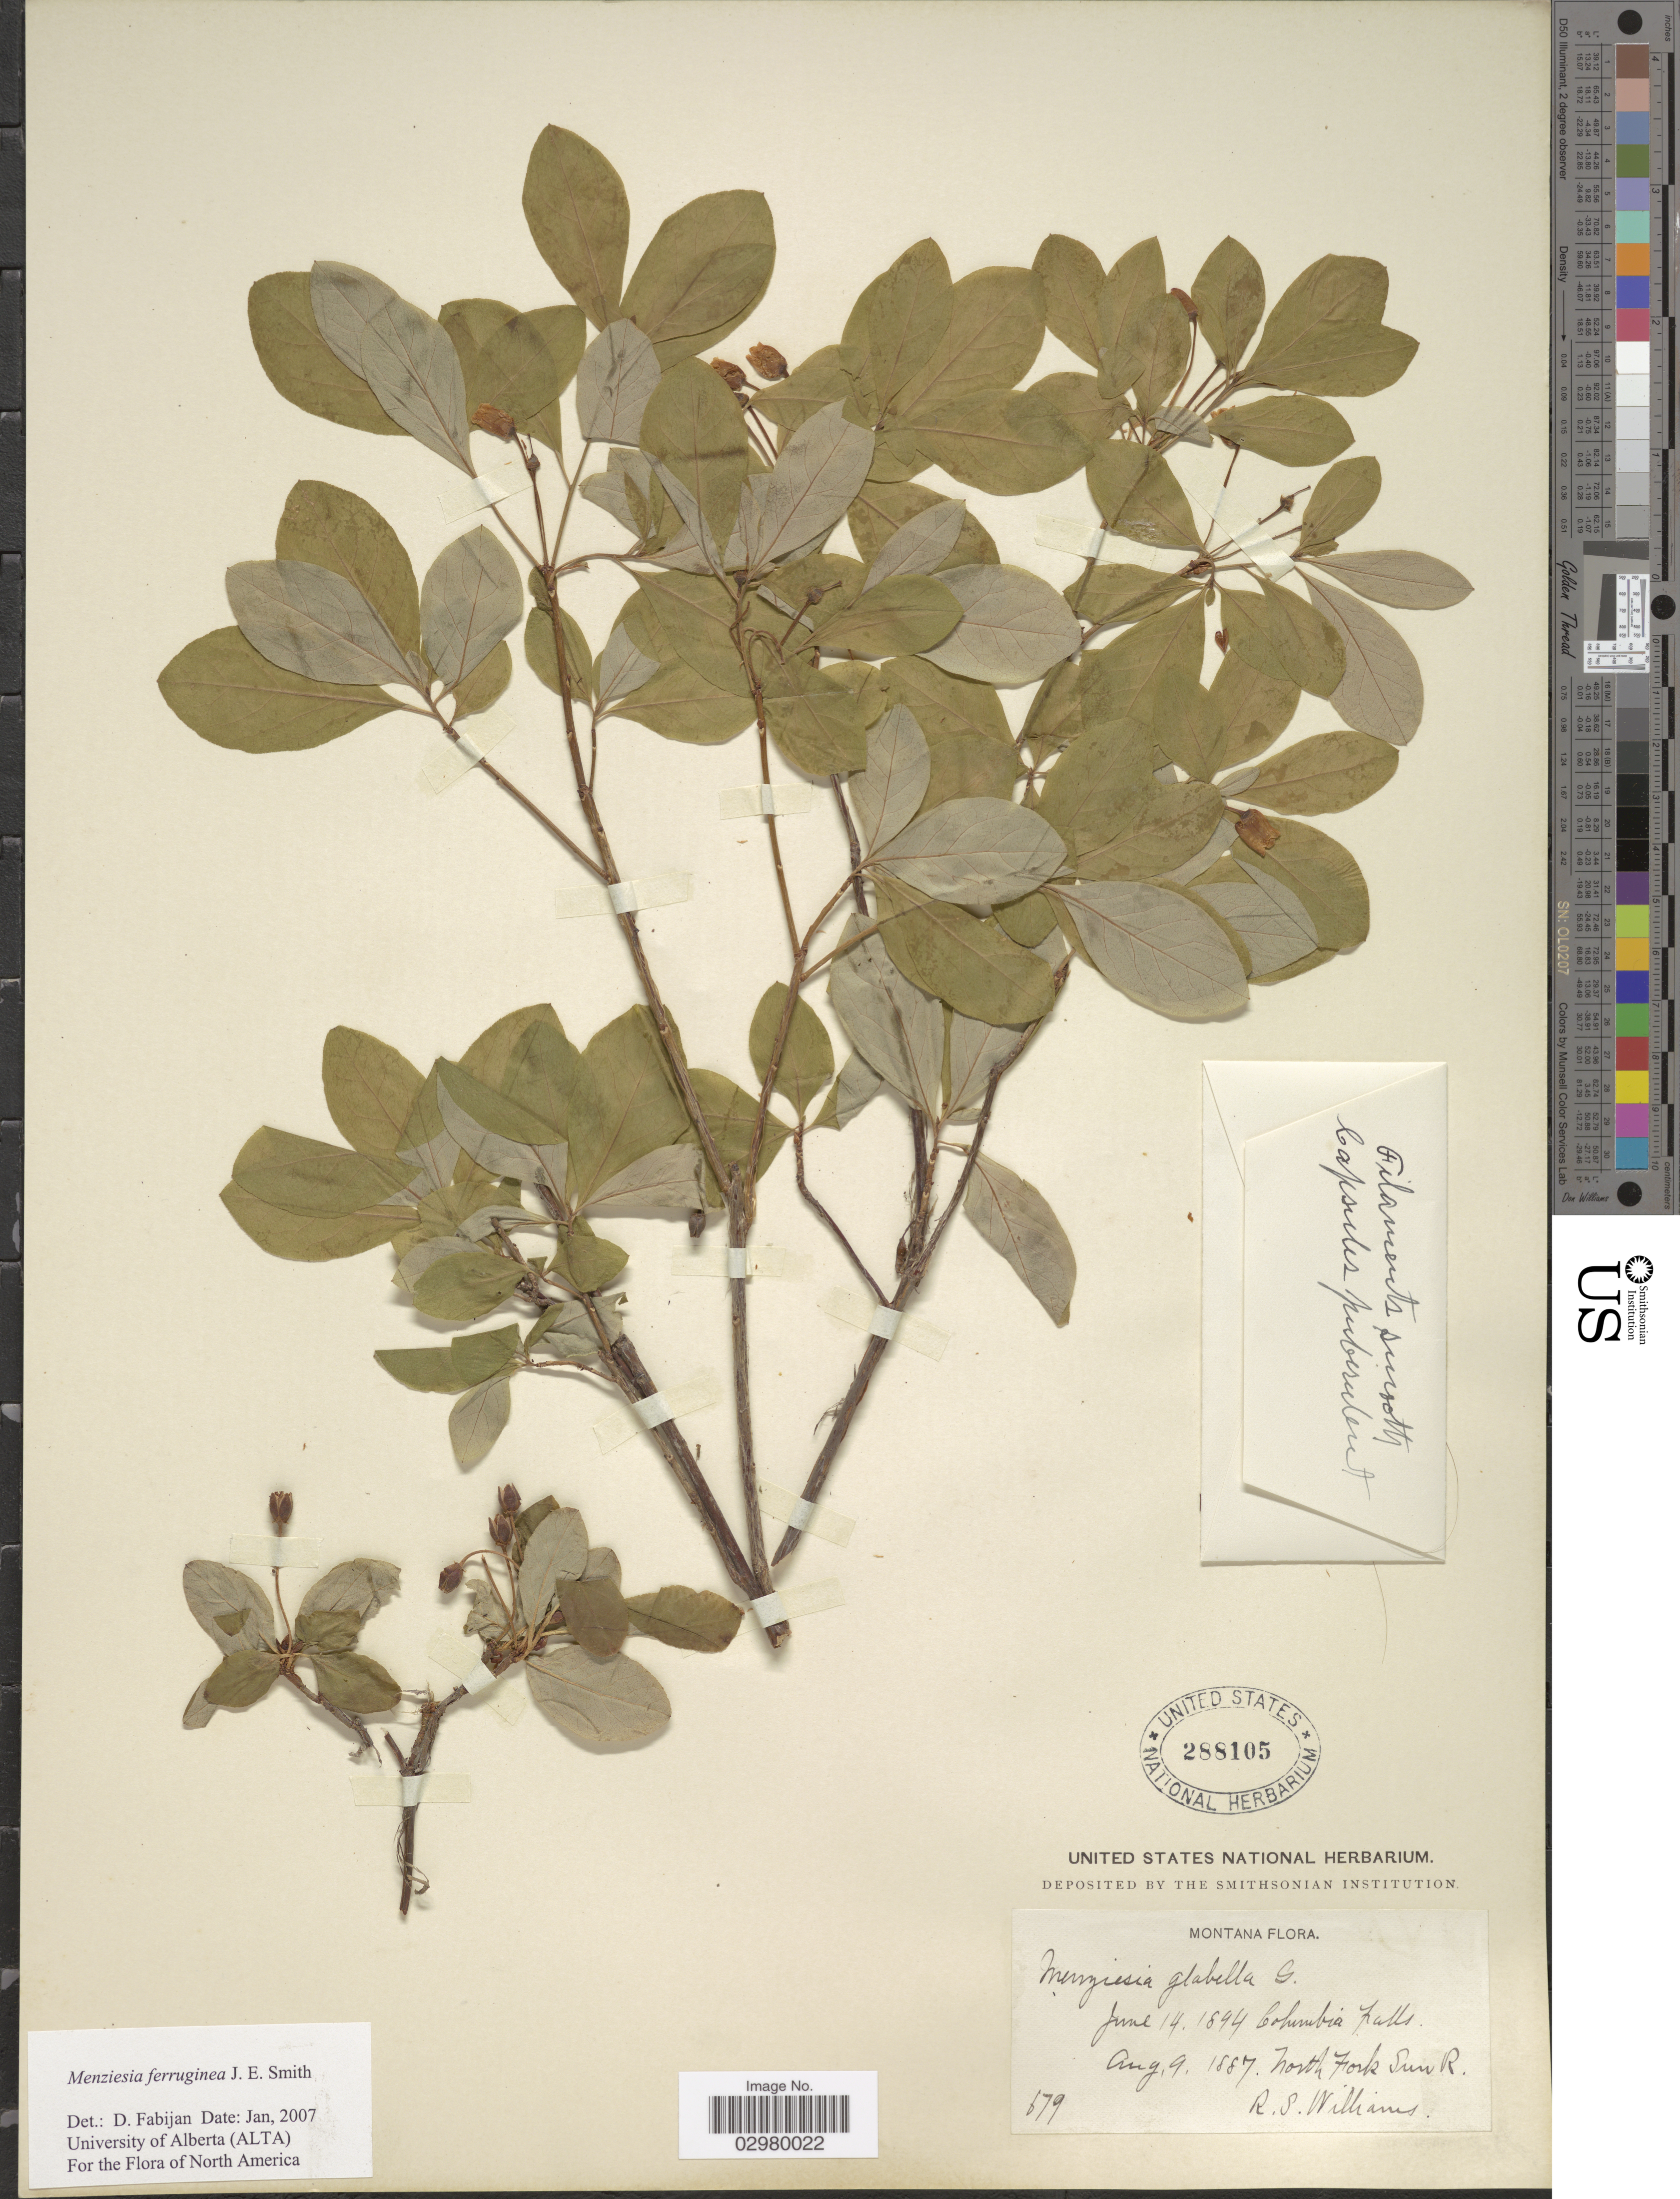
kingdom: Plantae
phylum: Tracheophyta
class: Magnoliopsida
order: Ericales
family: Ericaceae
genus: Menziesia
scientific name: Menziesia ferruginea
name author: Sm.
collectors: R. S. Williams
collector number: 679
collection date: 1887-08-09/1894-06-14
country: United States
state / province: Montana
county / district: Flathead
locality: Columbia Falls, North Fork Sun R.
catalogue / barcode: US 288105